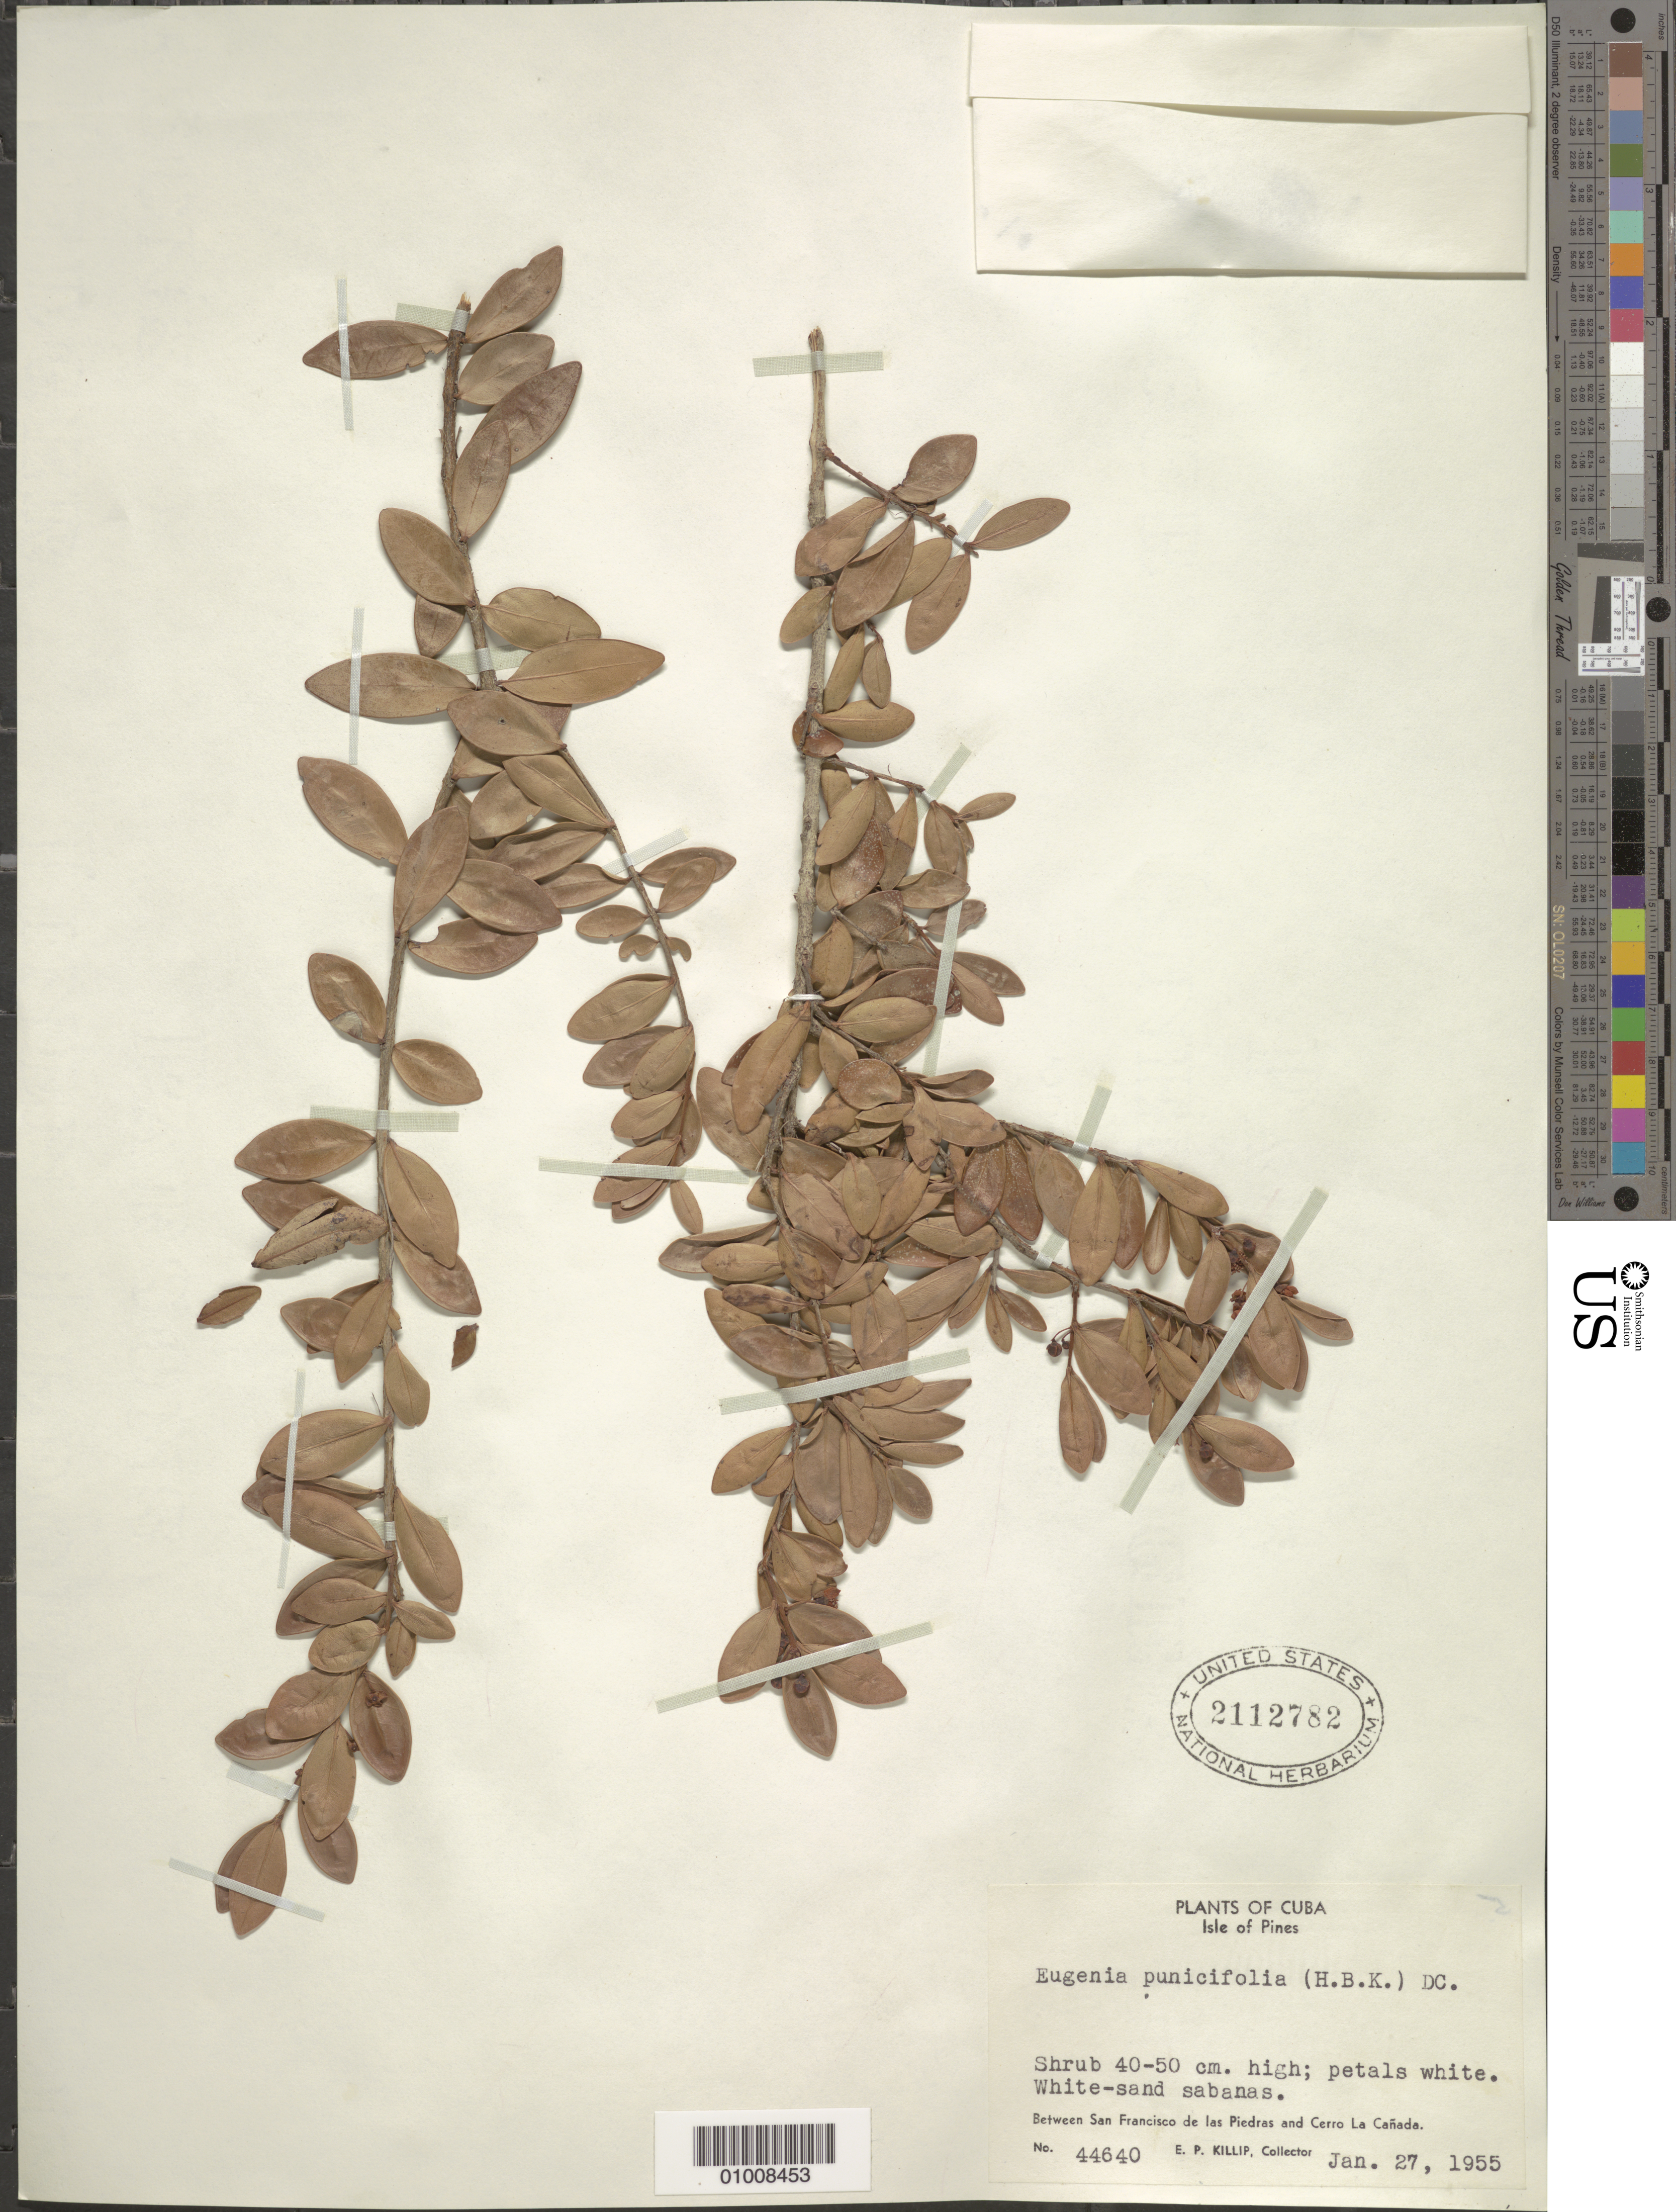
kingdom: Plantae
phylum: Tracheophyta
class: Magnoliopsida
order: Myrtales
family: Myrtaceae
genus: Eugenia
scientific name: Eugenia punicifolia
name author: (Kunth) DC.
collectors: E. P. Killip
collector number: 44640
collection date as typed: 27 Jan 1955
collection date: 1955-01-27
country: Cuba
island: Isla de la Juventud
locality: White-sand sabanas Between San Francisco de las Piedras and Cerro La Cañada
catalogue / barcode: US 2112782